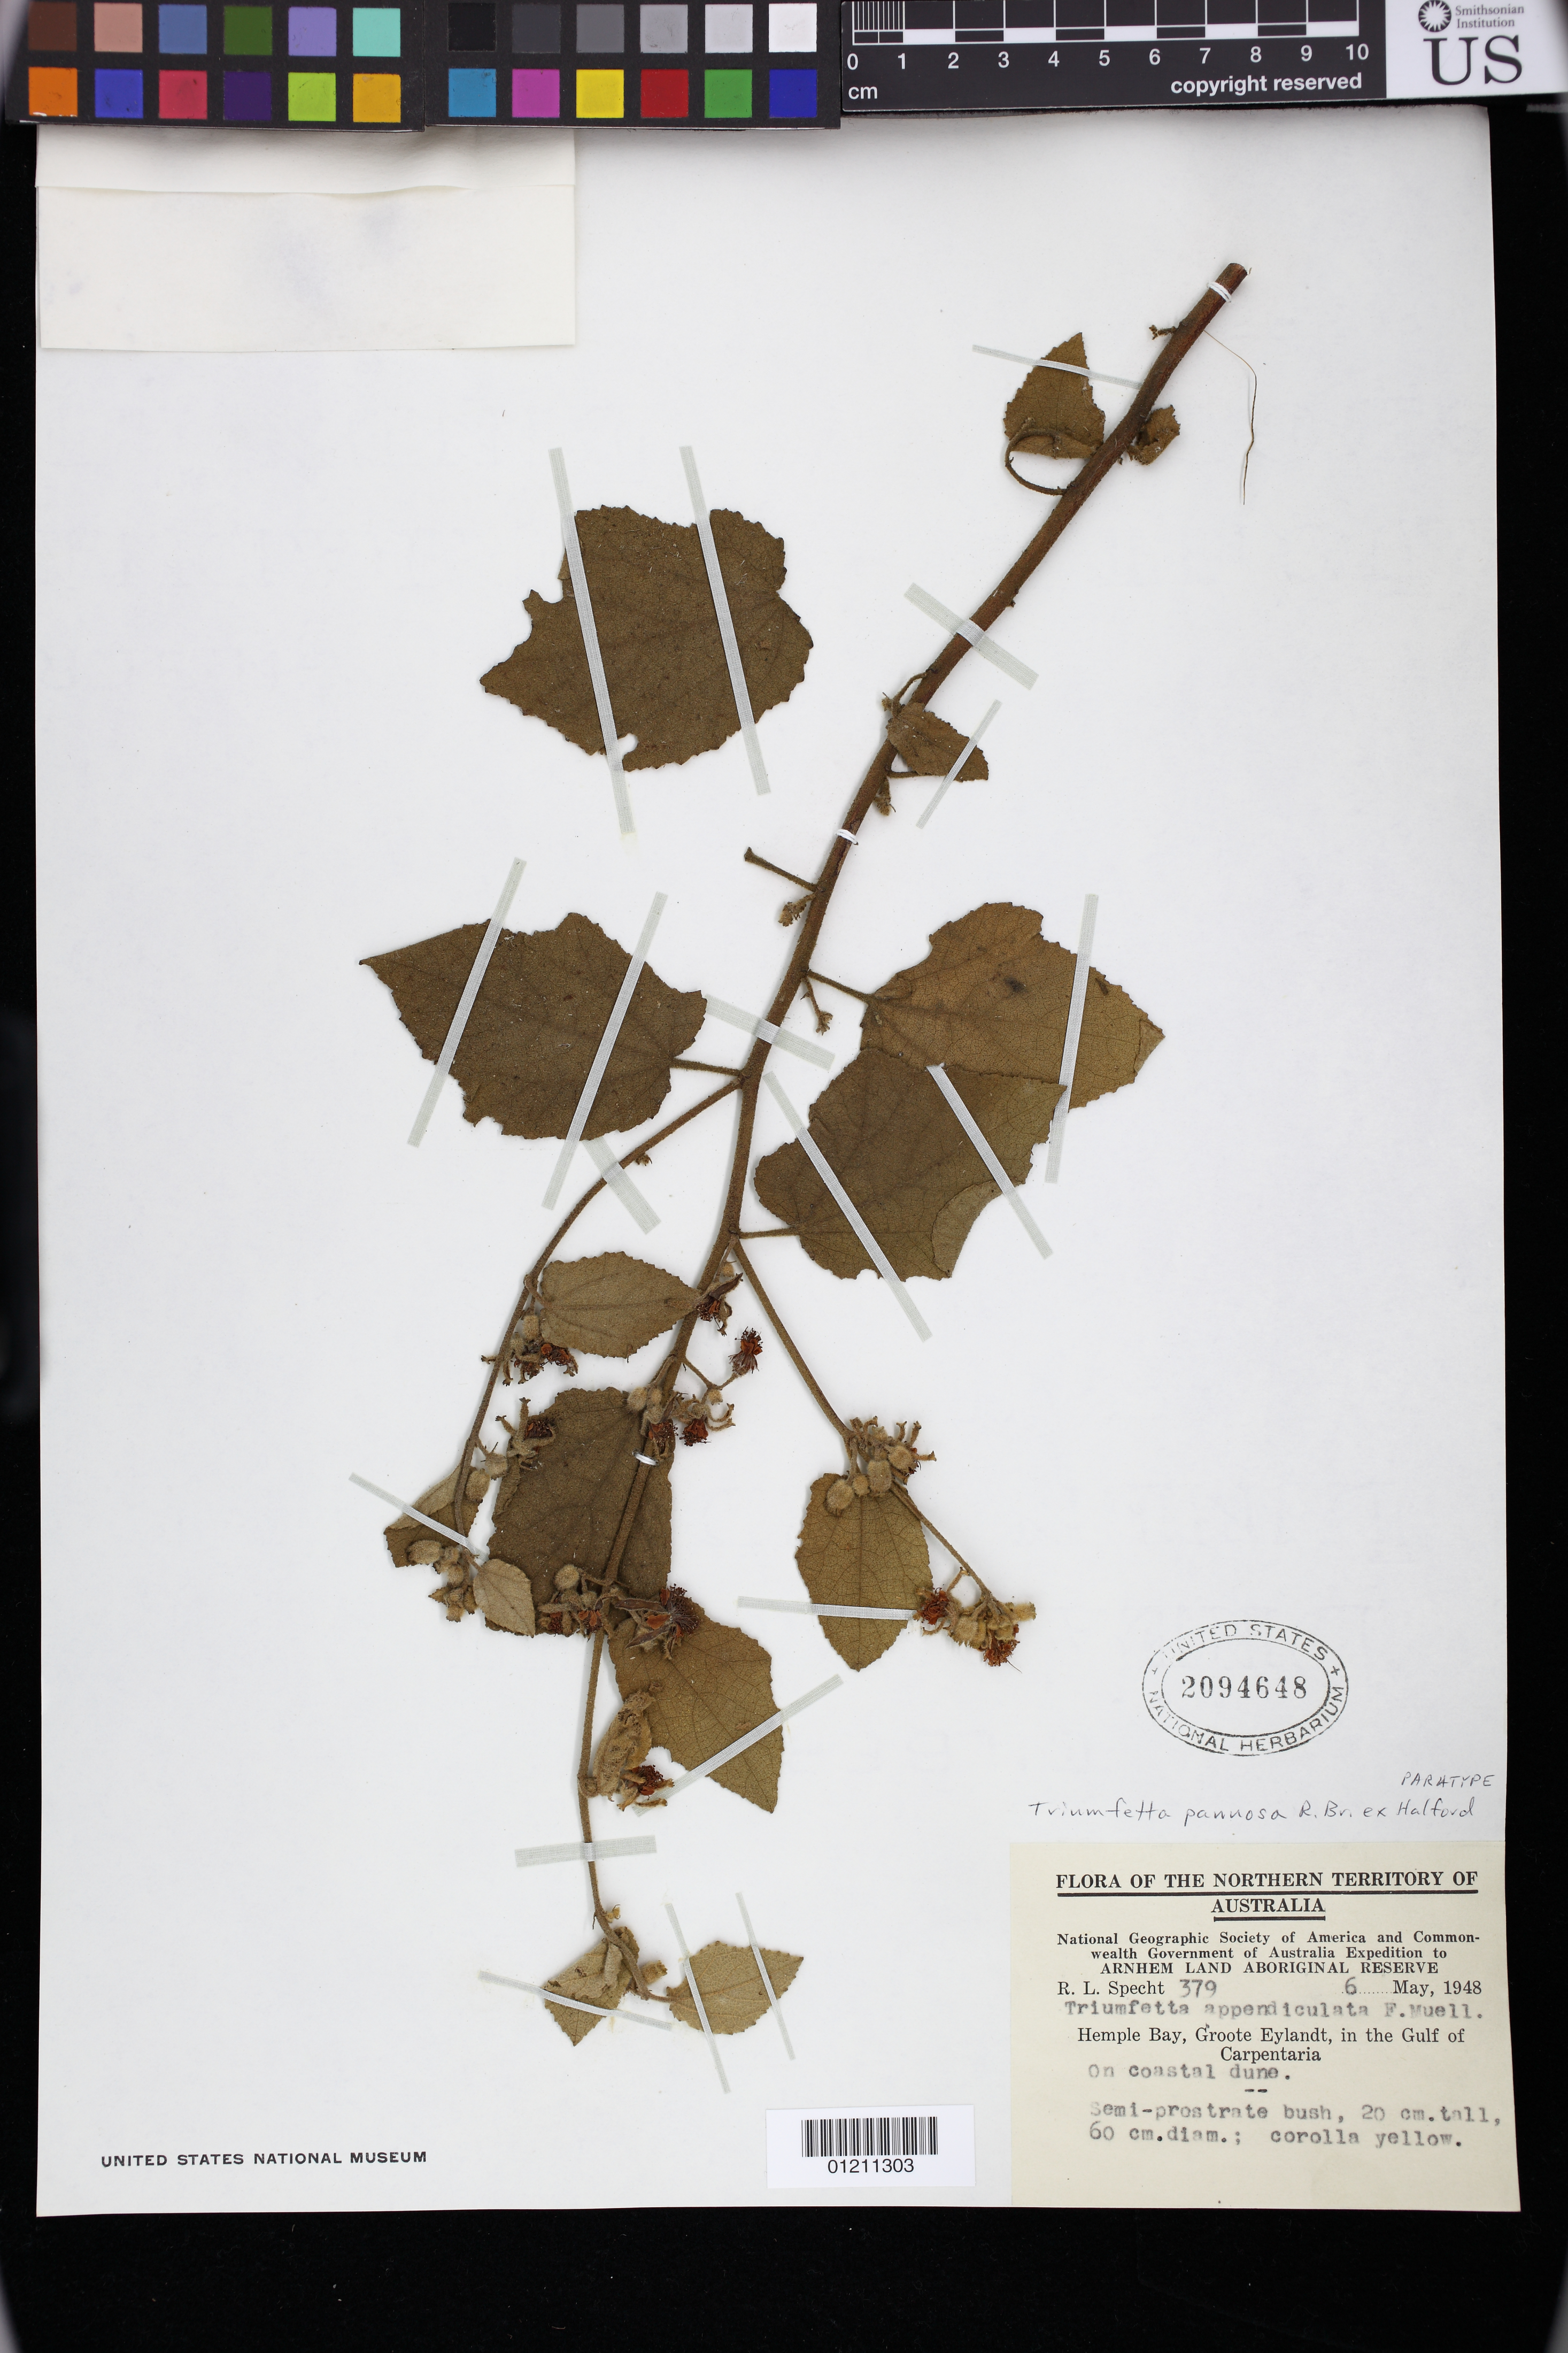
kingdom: Plantae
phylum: Tracheophyta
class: Magnoliopsida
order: Malvales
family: Malvaceae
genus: Triumfetta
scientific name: Triumfetta pannosa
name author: R. Br. ex Halford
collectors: R. L. Specht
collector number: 379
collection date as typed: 05 Jun 1948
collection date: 1948-06-05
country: Australia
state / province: Northern Territory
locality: Hemple Bay, Groote Eylandt, in the Gulf of Carpentaria. On coastal dune.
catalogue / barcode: US 2094648